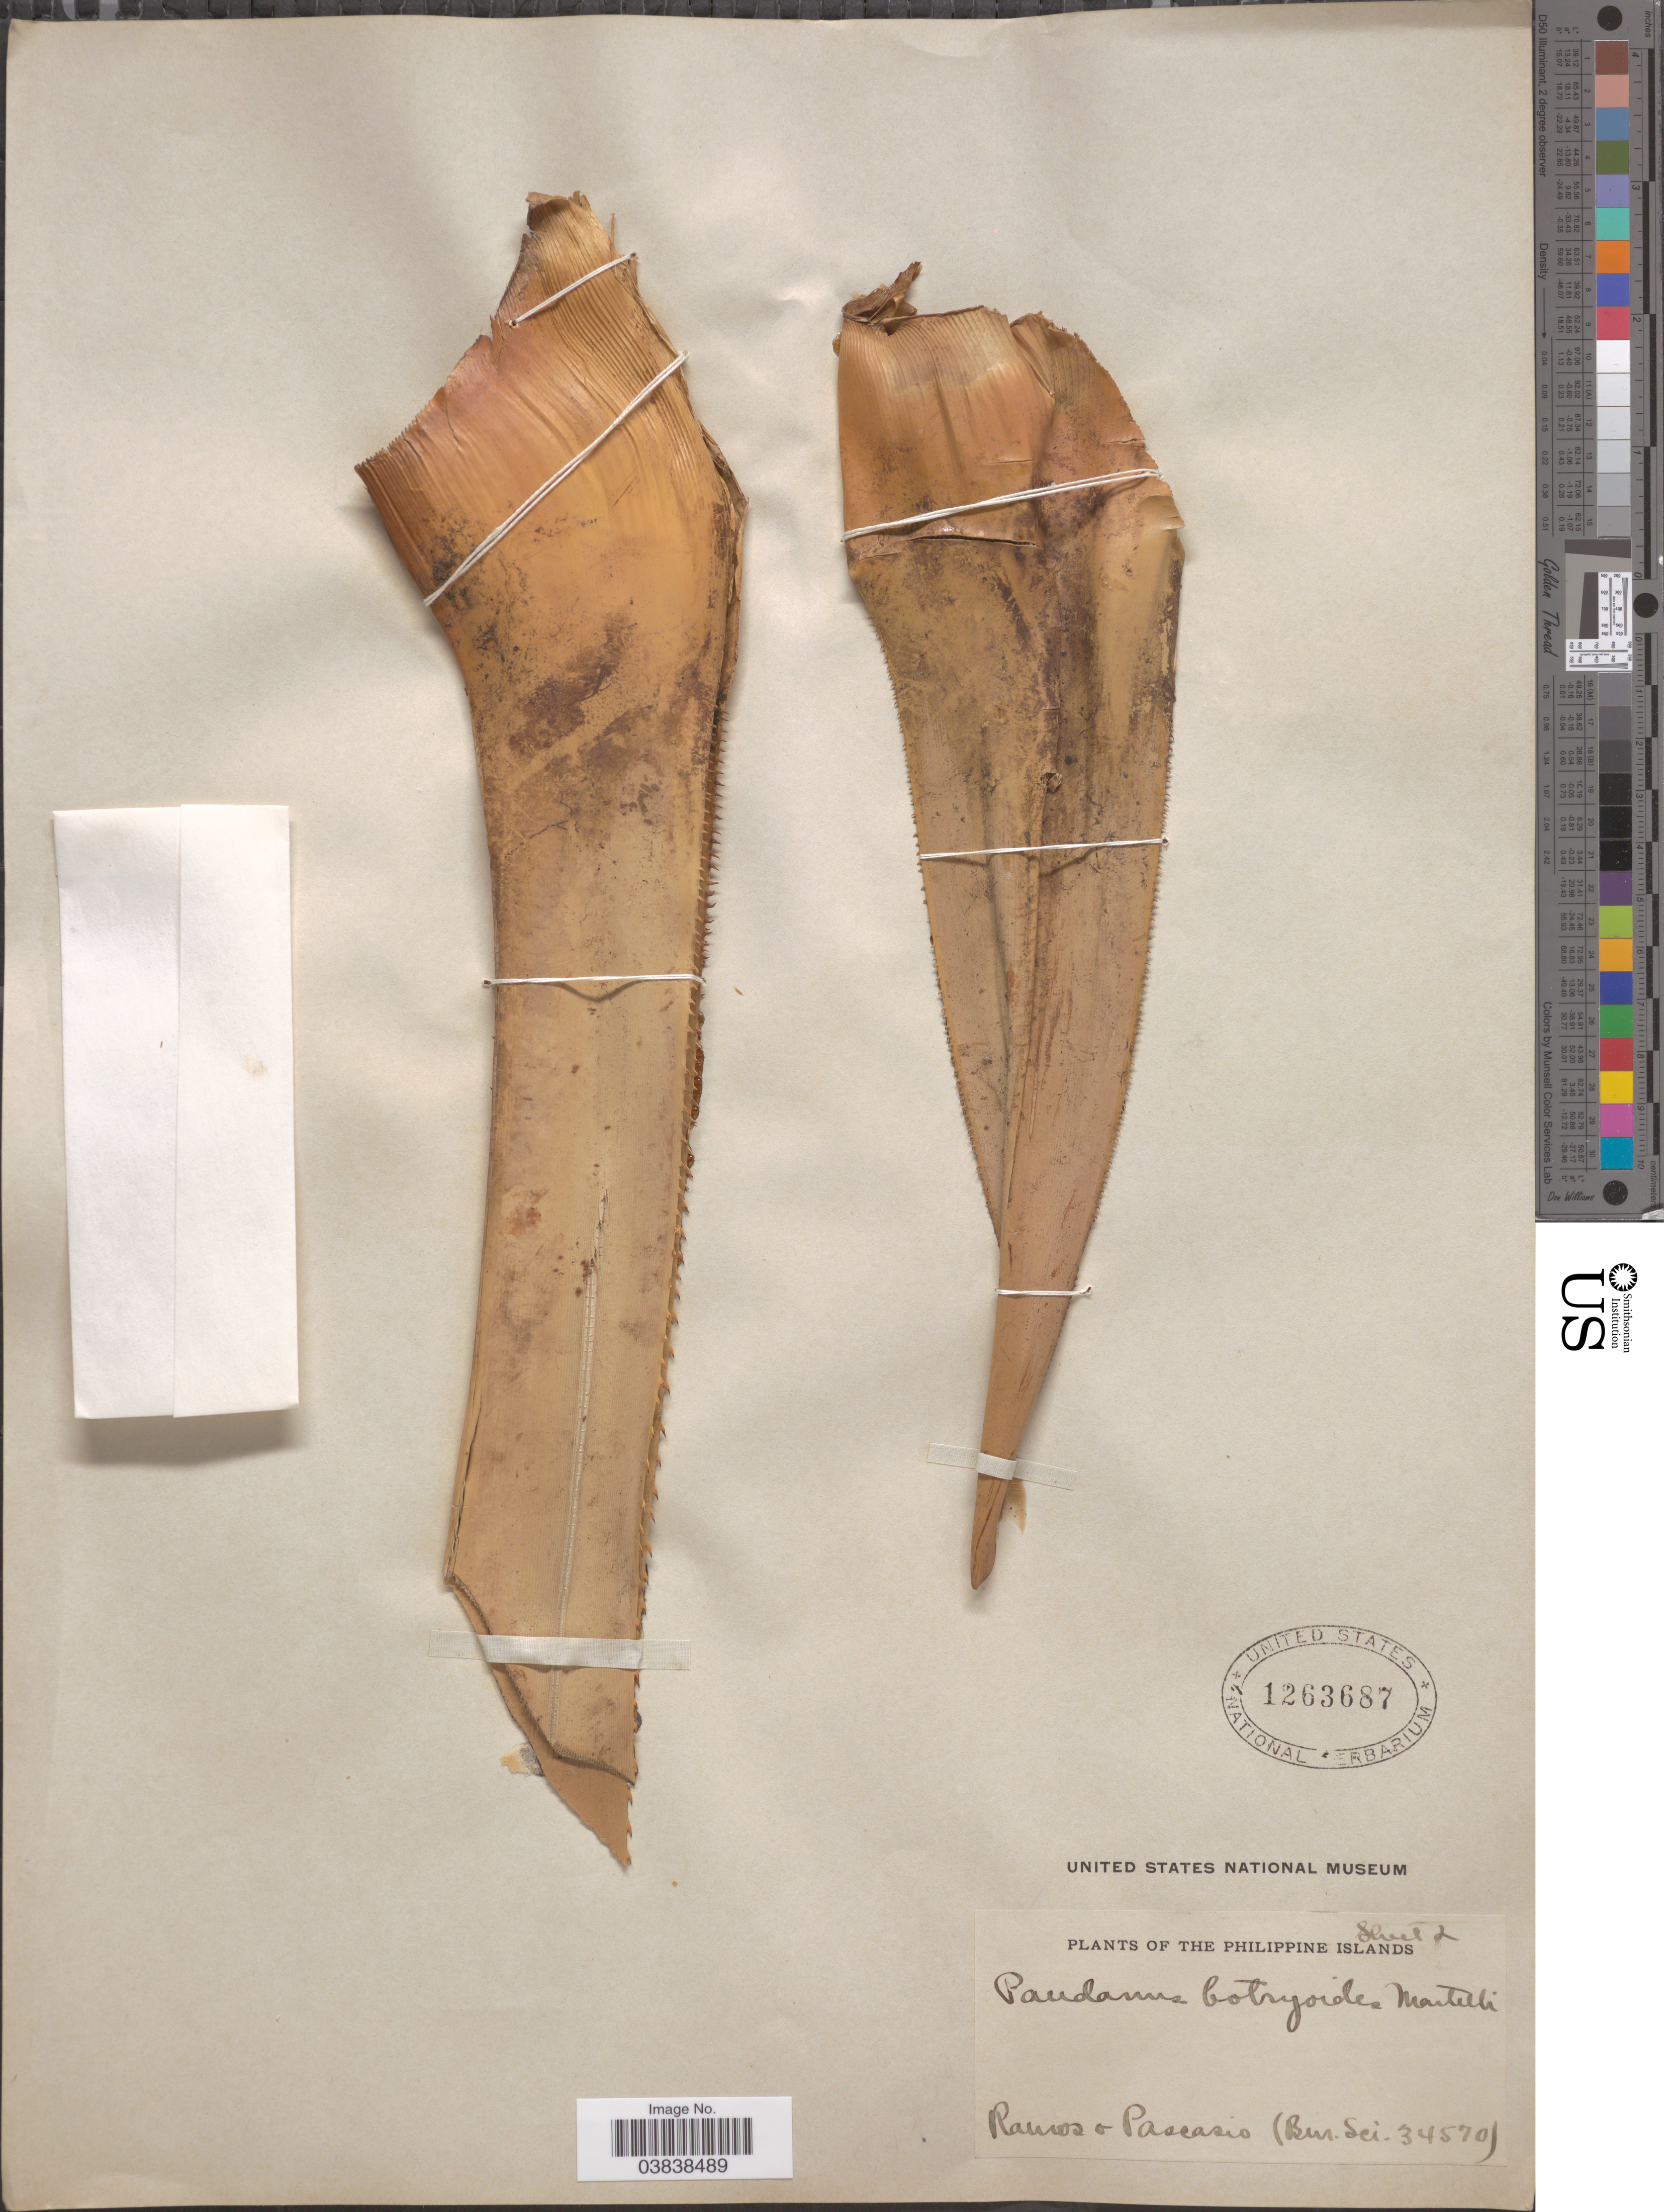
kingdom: Plantae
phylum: Tracheophyta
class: Liliopsida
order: Pandanales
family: Pandanaceae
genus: Pandanus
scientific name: Pandanus botryoides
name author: Martelli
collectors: -. Ramos & Pascasio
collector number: Bur. Sci. 34570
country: Philippines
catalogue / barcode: US 1263687